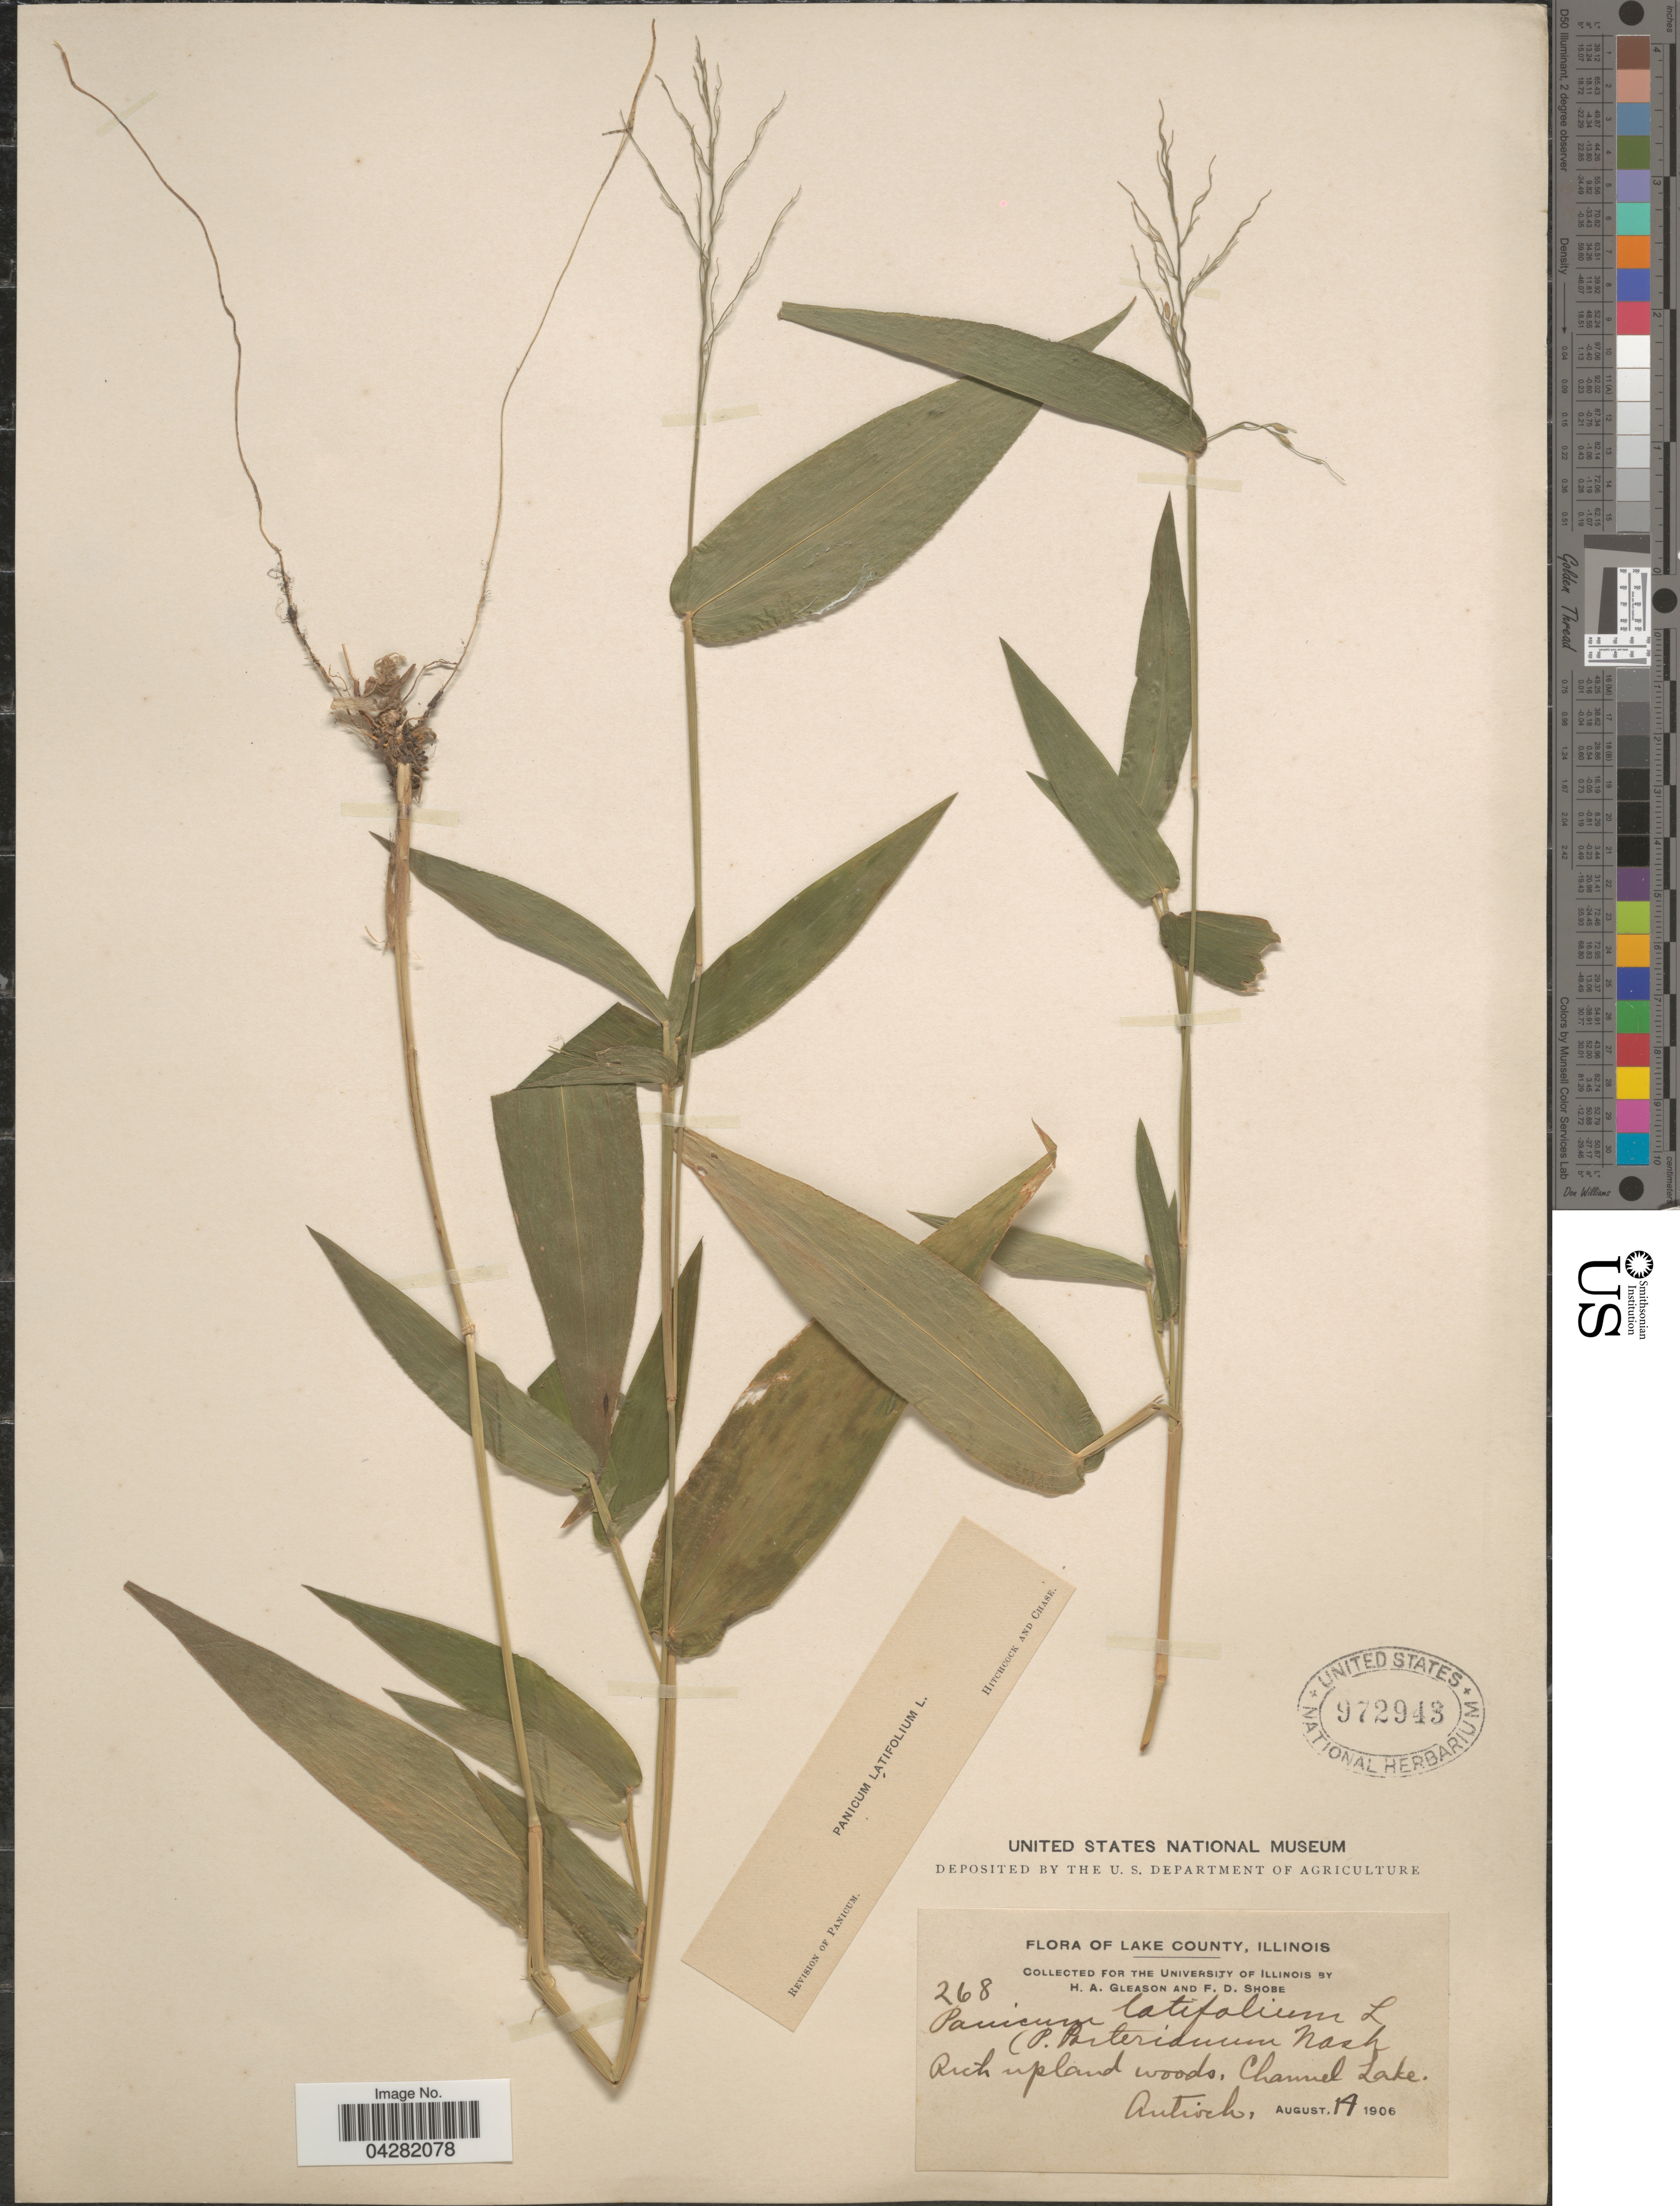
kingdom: Plantae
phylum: Tracheophyta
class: Liliopsida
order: Poales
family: Poaceae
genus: Dichanthelium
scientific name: Dichanthelium latifolium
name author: (L.) Harvill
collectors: H. A. Gleason & F. Shobe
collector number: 268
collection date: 1906-08-14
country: United States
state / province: Illinois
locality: Lake County. Channel Lake. Antioch.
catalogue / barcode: US 972943